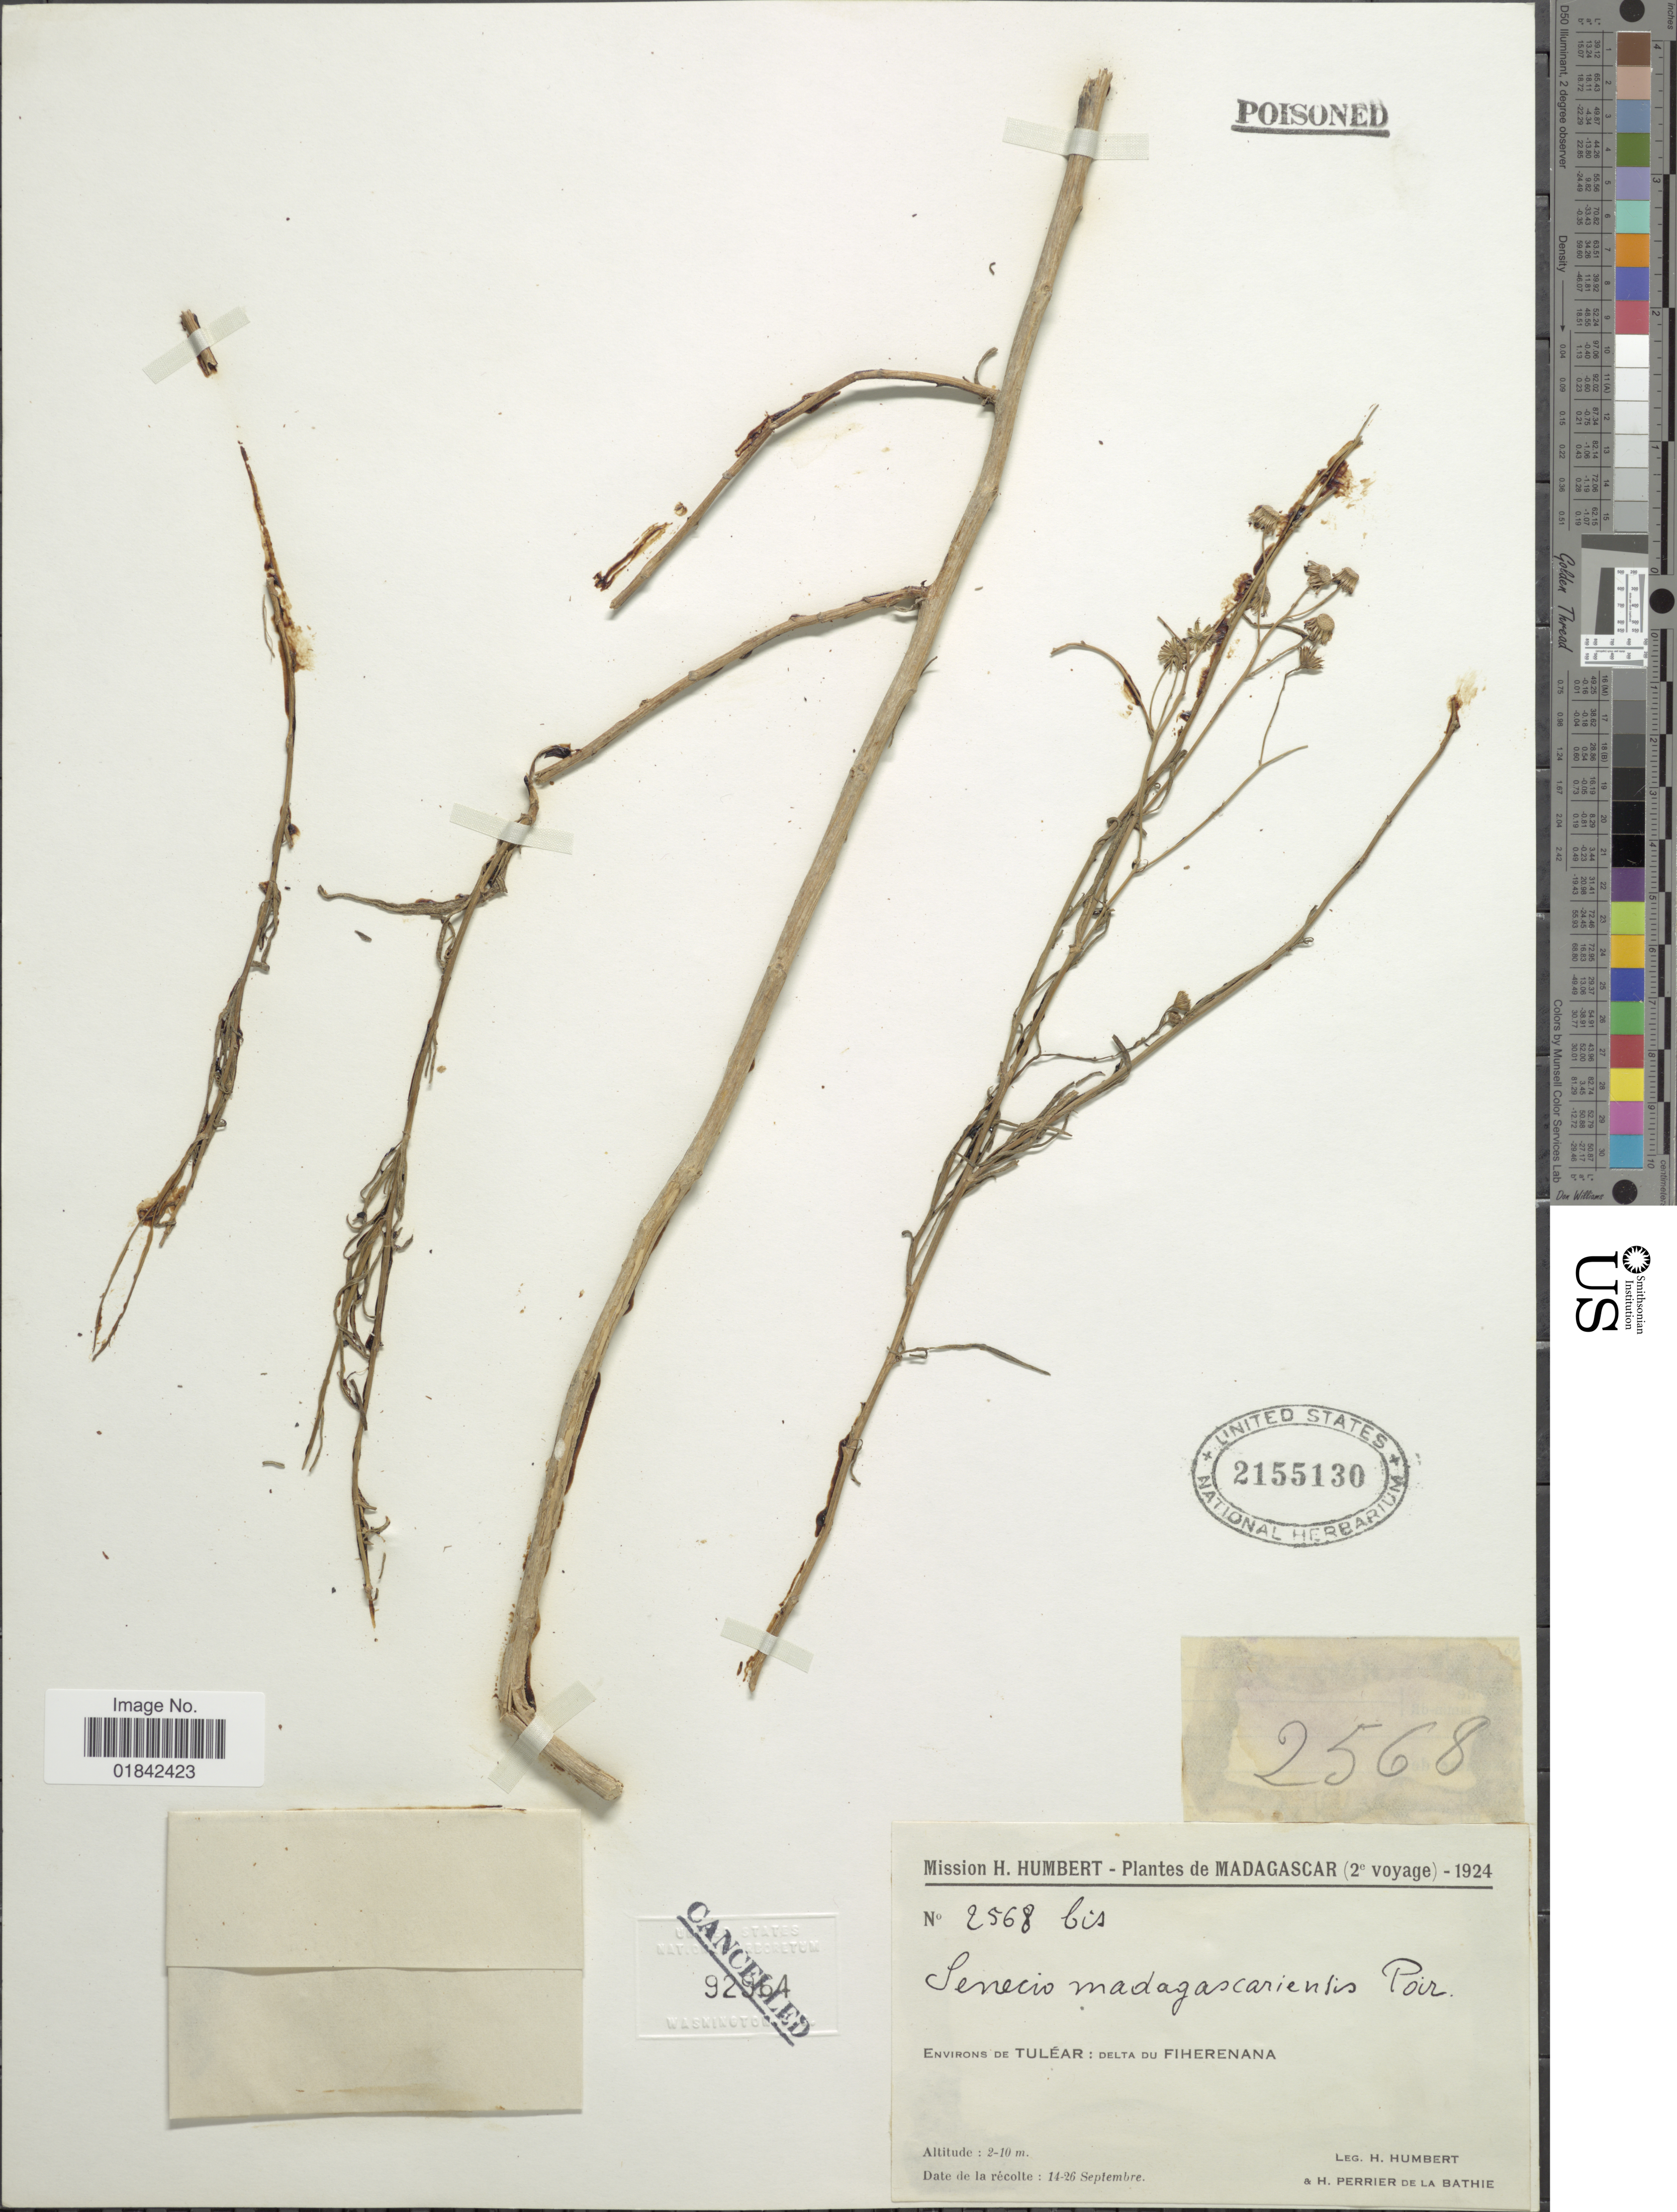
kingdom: Plantae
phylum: Tracheophyta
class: Magnoliopsida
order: Asterales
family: Asteraceae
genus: Senecio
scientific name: Senecio madagascariensis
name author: Poir.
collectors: H. Humbert & H. Perrier de la Bâthie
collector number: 2568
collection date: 1924-09-14/1924-09-26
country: Madagascar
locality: Environs de Tulear: Delta Du Fiherenana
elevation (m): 2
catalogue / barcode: US 2155130